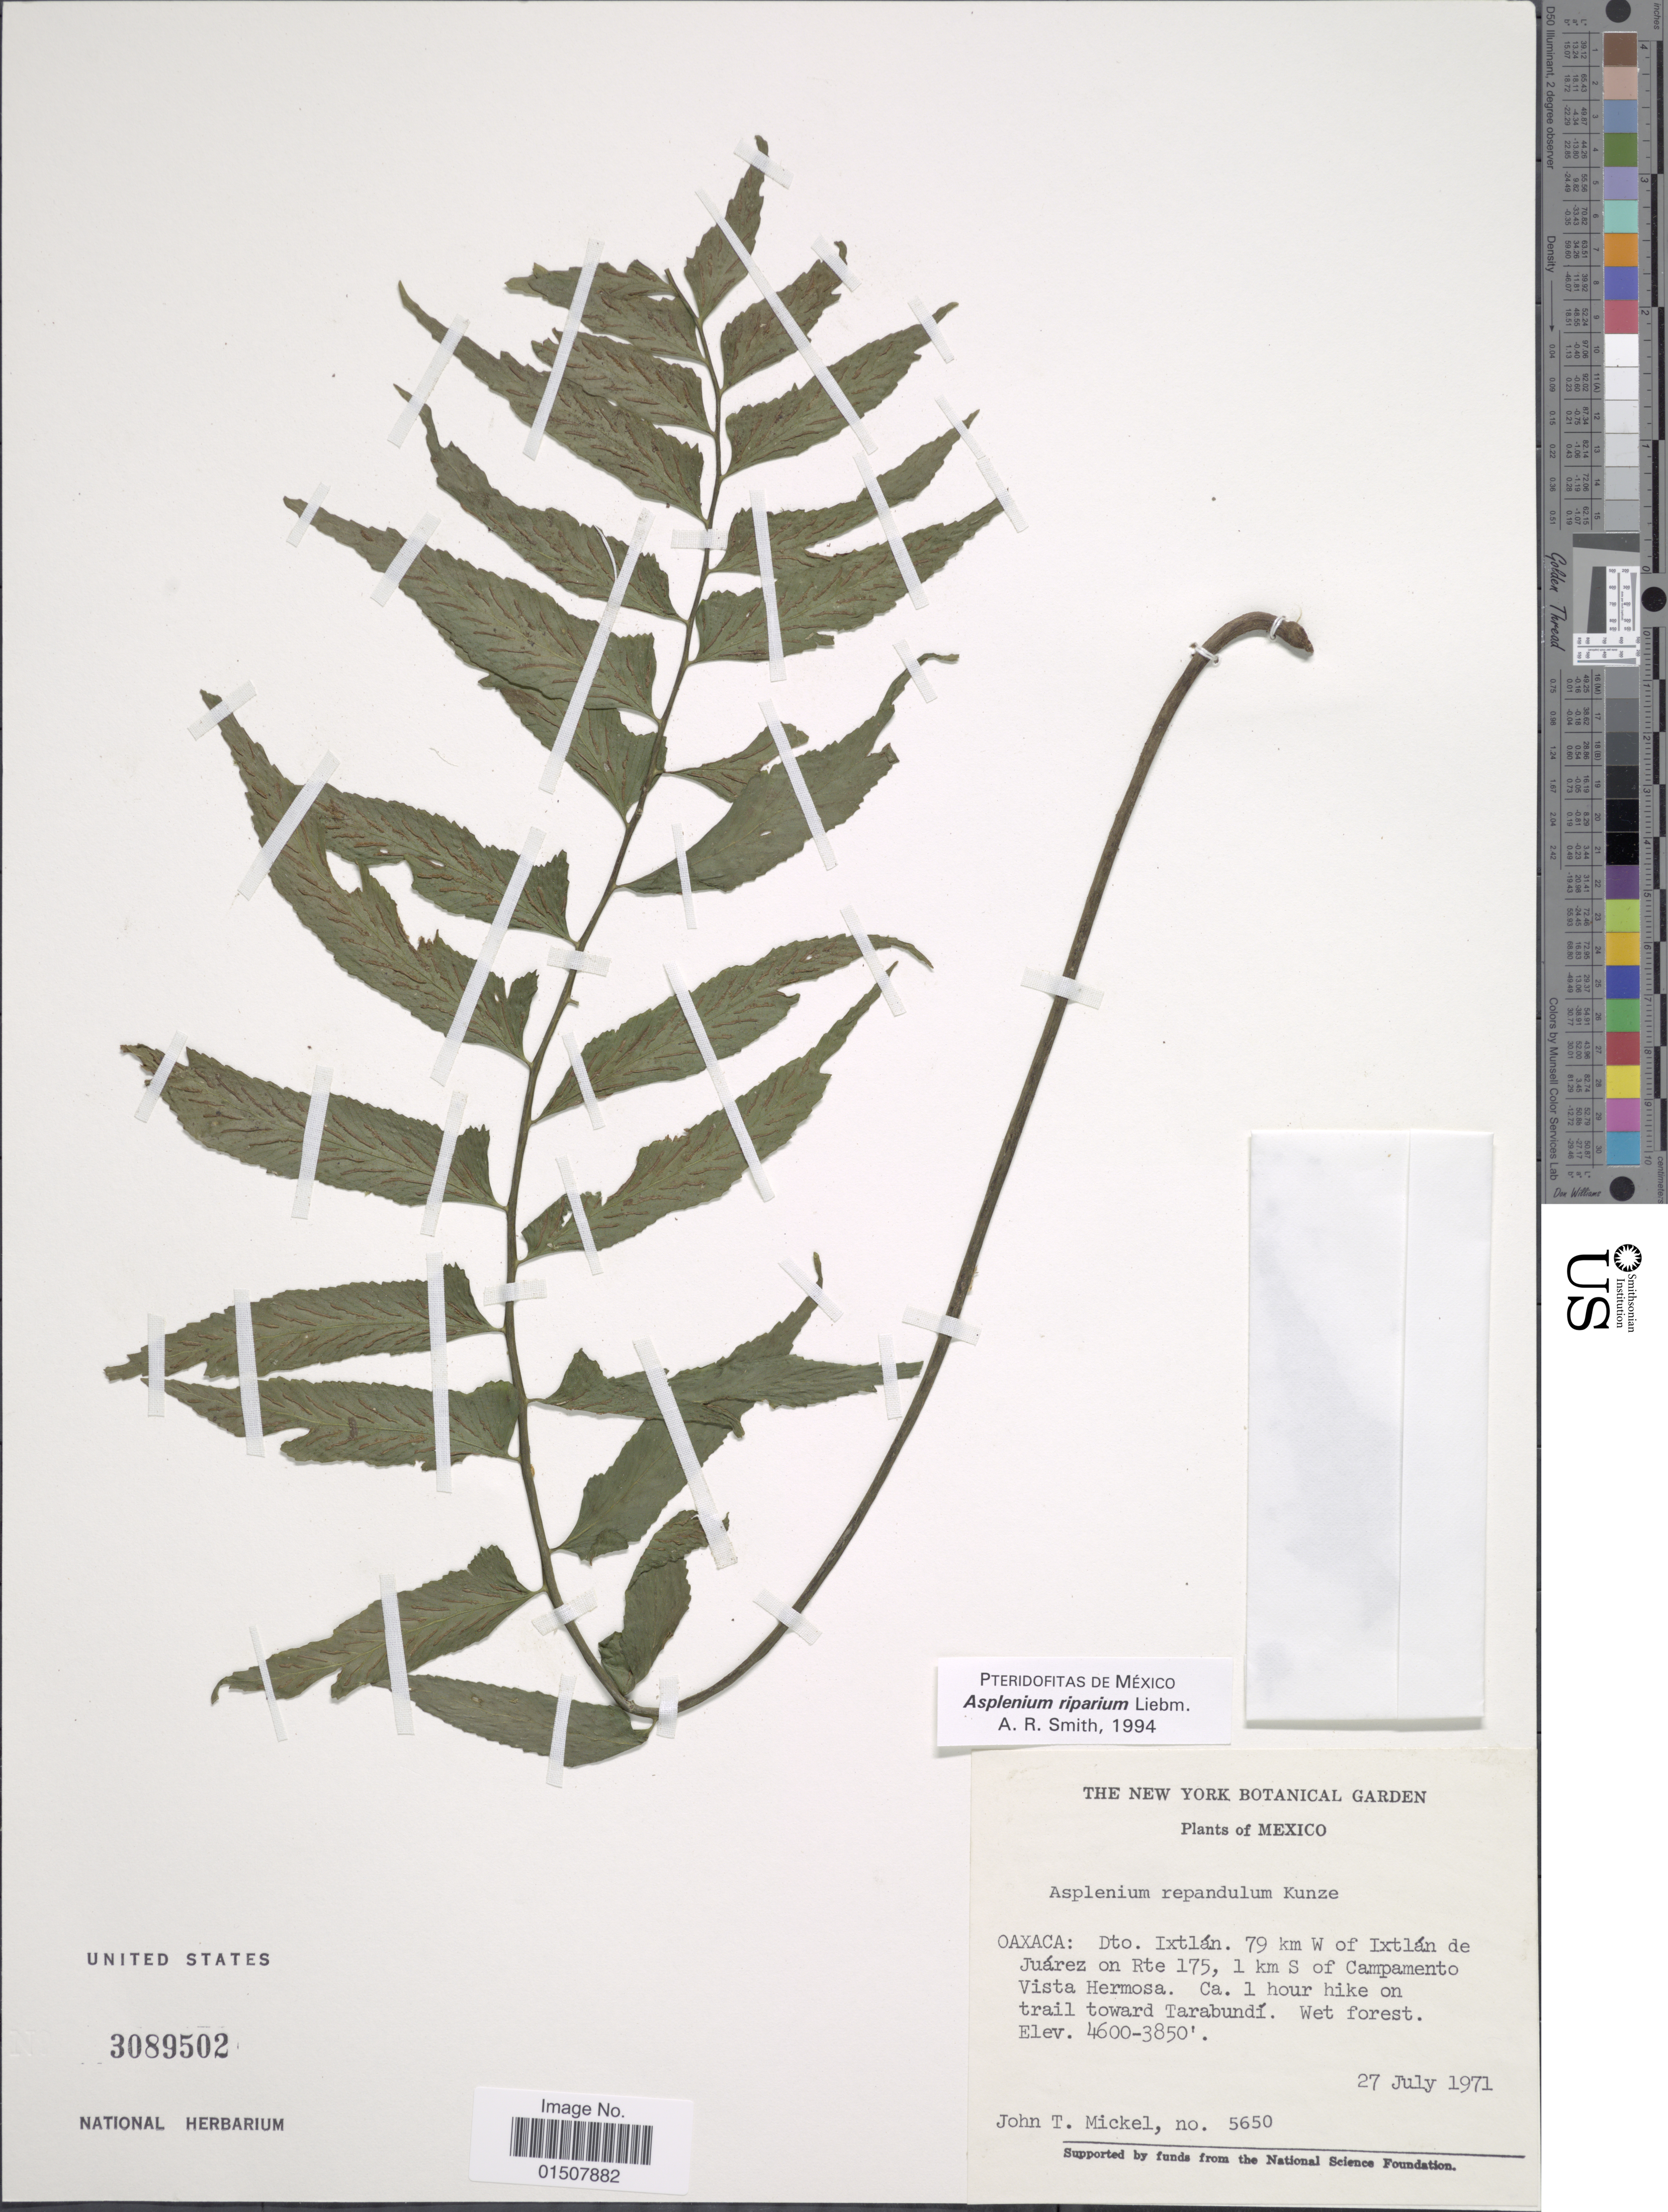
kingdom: Plantae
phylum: Tracheophyta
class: Polypodiopsida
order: Polypodiales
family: Aspleniaceae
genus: Asplenium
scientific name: Asplenium riparium Brack., nom. illeg.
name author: Brack. in Wilkes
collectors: J. T. Mickel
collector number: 5650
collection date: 1971-07-27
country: Mexico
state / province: Oaxaca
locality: Dto. Ixtlan, 79 km W of Ixtlan de Juarez on Rte 175, 1 km S of Campamento Vista Hermosa, ca. 1 hour hike on trail towards Tarabundí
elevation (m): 1173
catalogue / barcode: US 3089502